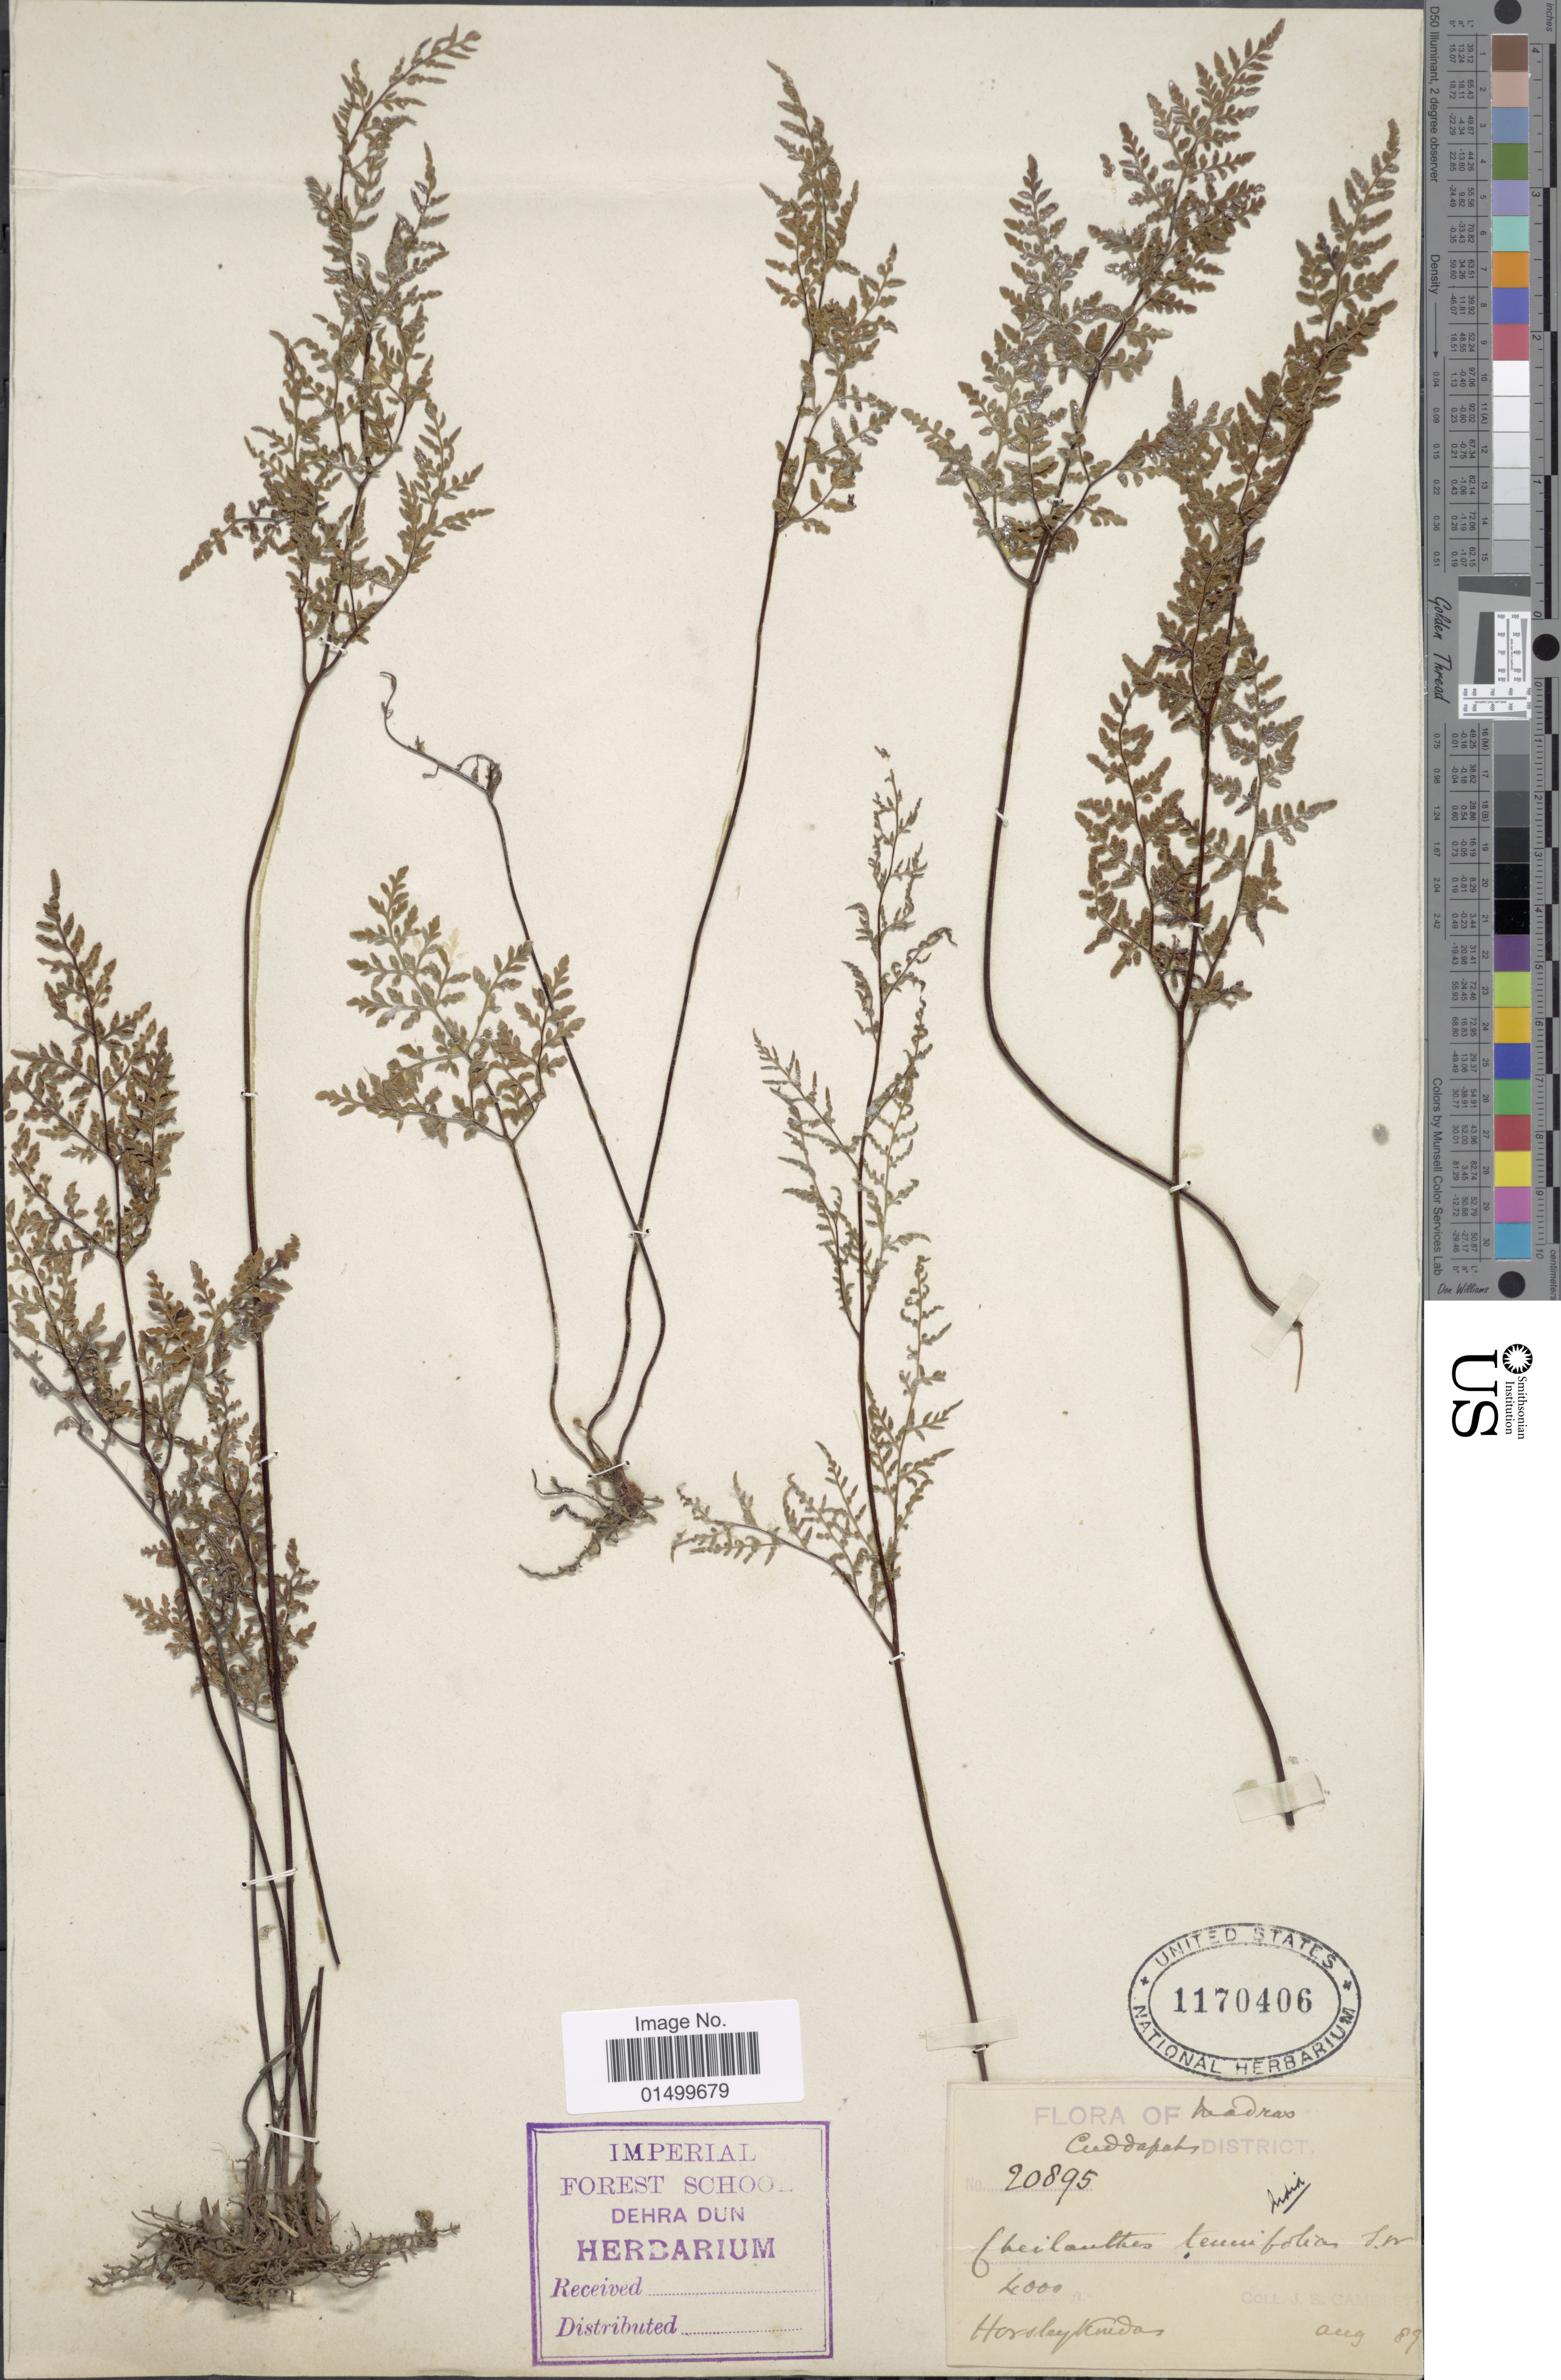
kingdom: Plantae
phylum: Tracheophyta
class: Polypodiopsida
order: Polypodiales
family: Pteridaceae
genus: Cheilanthes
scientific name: Cheilanthes tenuifolia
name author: (Burm. f.) Sw.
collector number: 20895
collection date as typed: Transcribed d/m/y: /8/89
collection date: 1889-08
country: India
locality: Madras, Cuddapahah District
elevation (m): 1219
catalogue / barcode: US 1170406